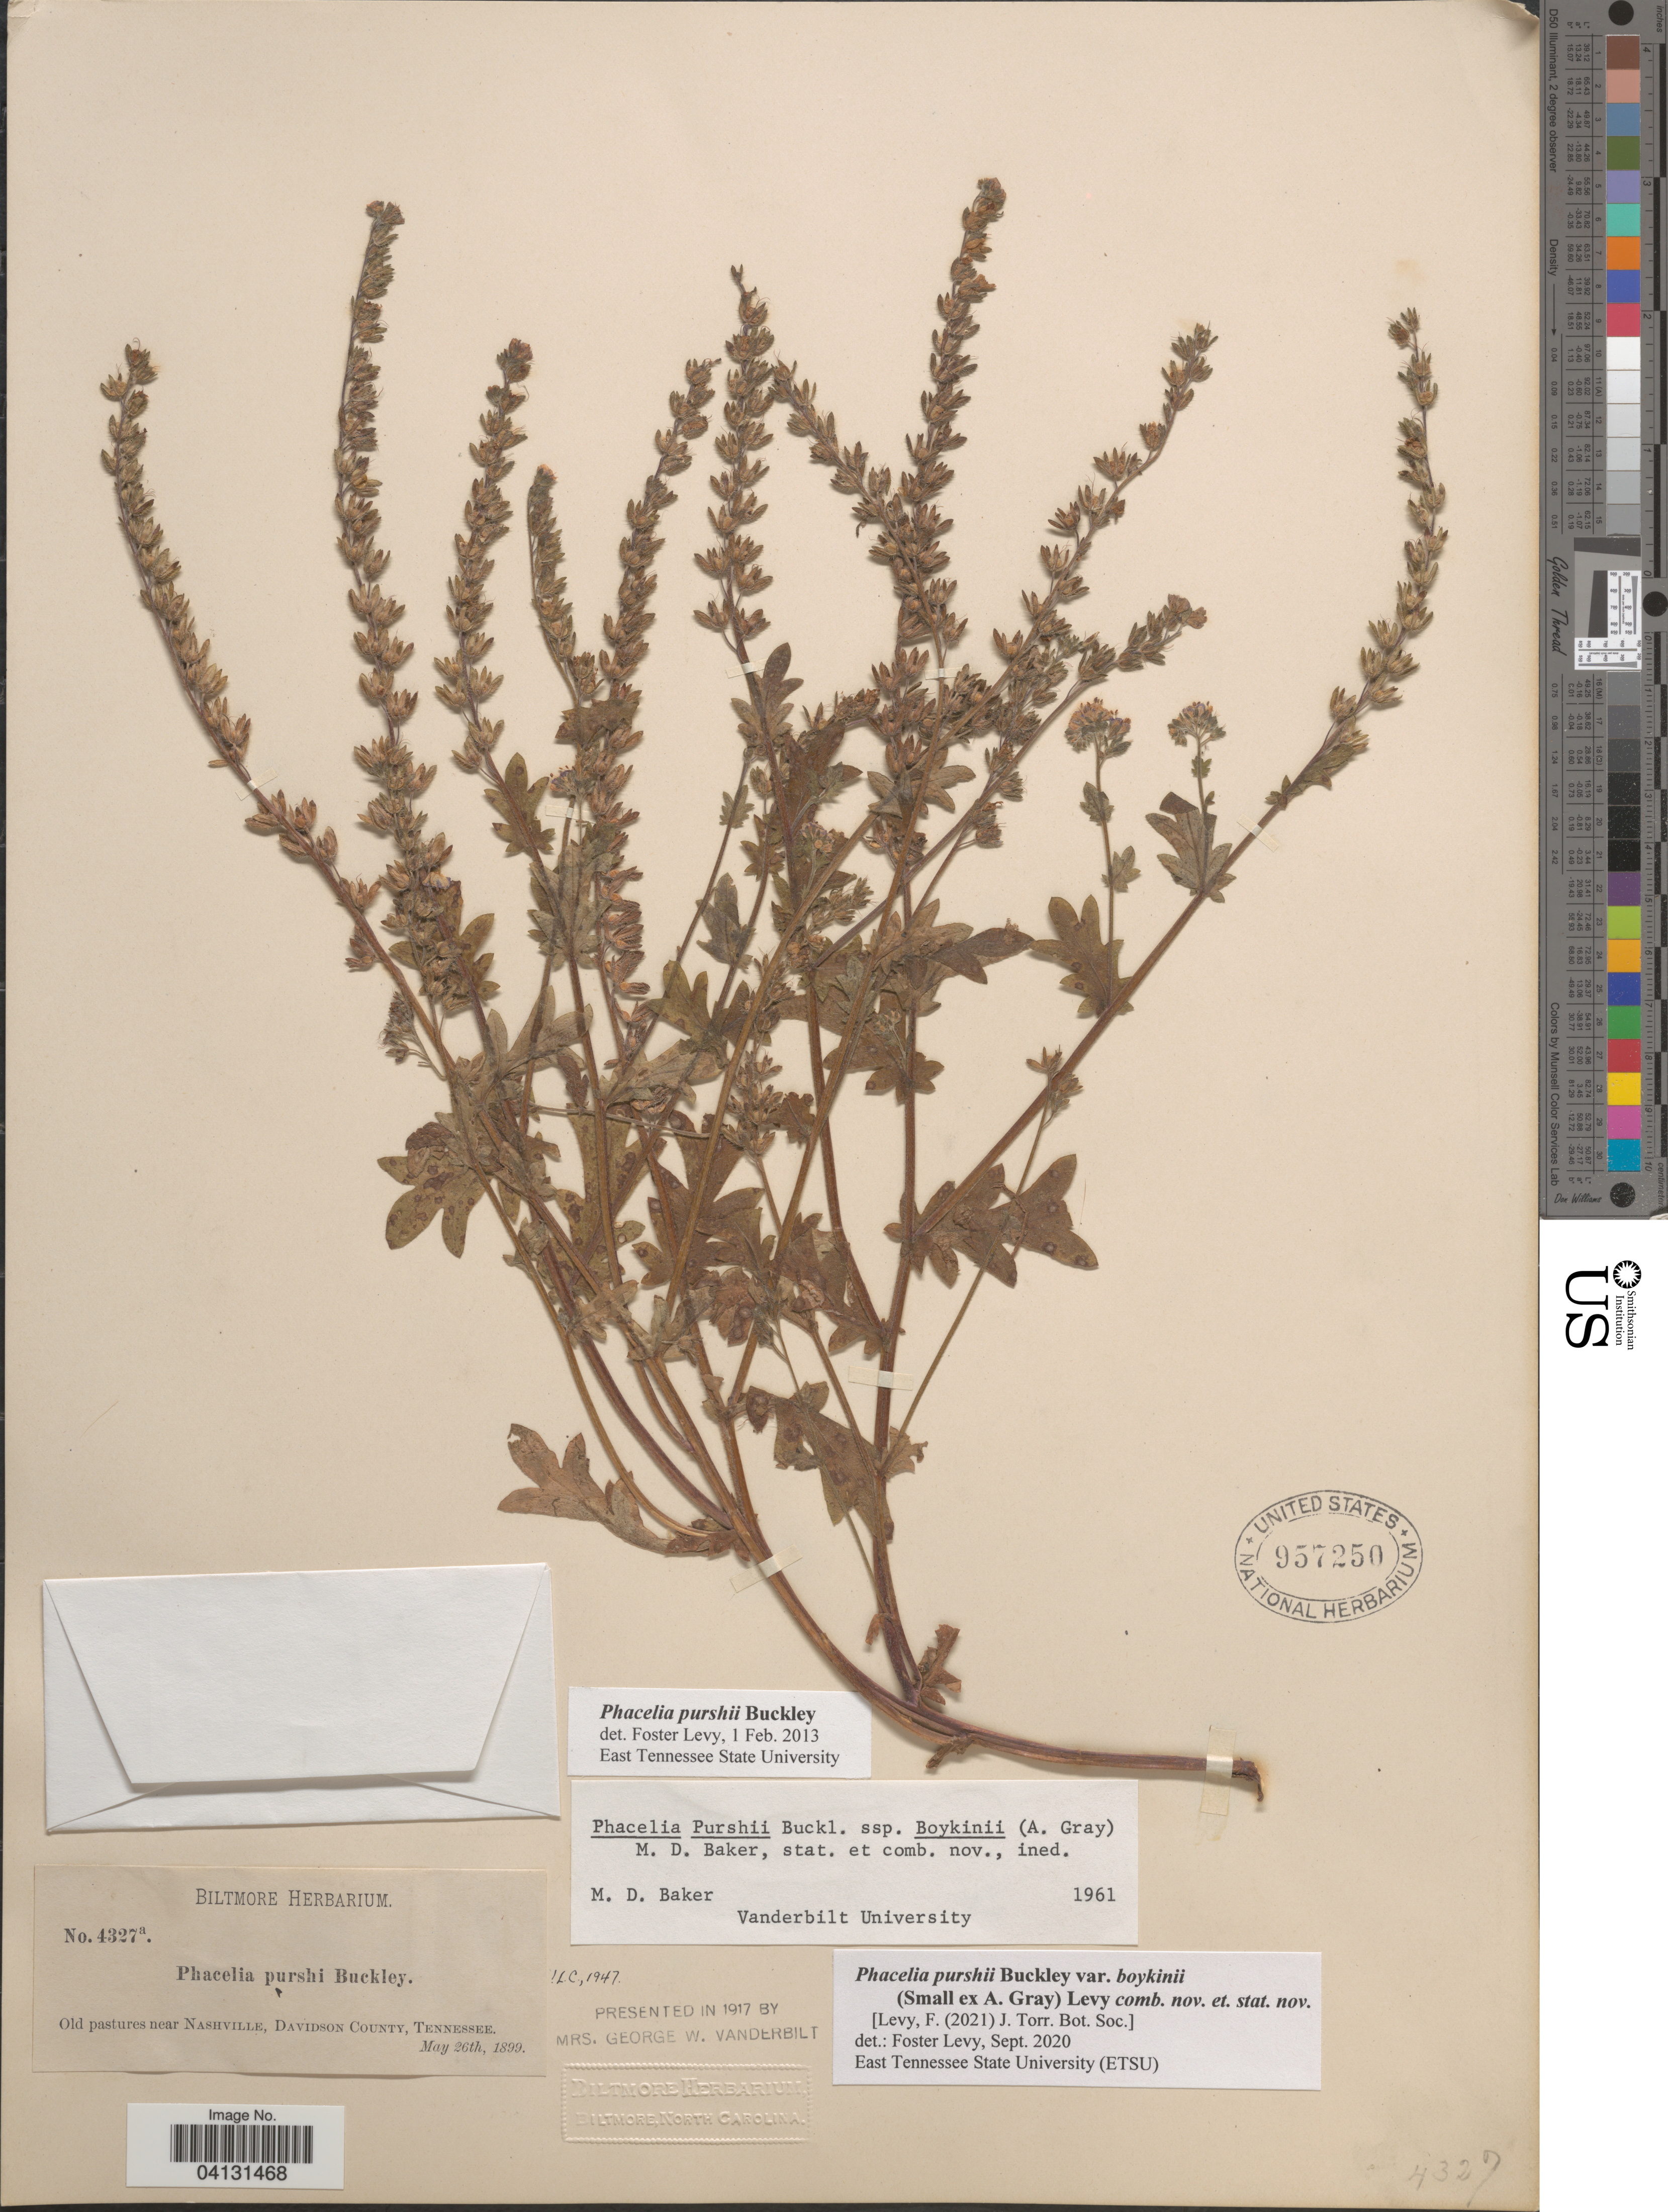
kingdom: Plantae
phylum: Tracheophyta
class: Magnoliopsida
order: Boraginales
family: Hydrophyllaceae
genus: Phacelia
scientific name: Phacelia purshii var. boykinii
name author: (Small ex A. Gray) Levy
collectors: ex herb. Biltmore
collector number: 4327a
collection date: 1899-05-26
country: United States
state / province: Tennessee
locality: Old pastures near Nashville, Davidson County.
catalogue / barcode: US 957250